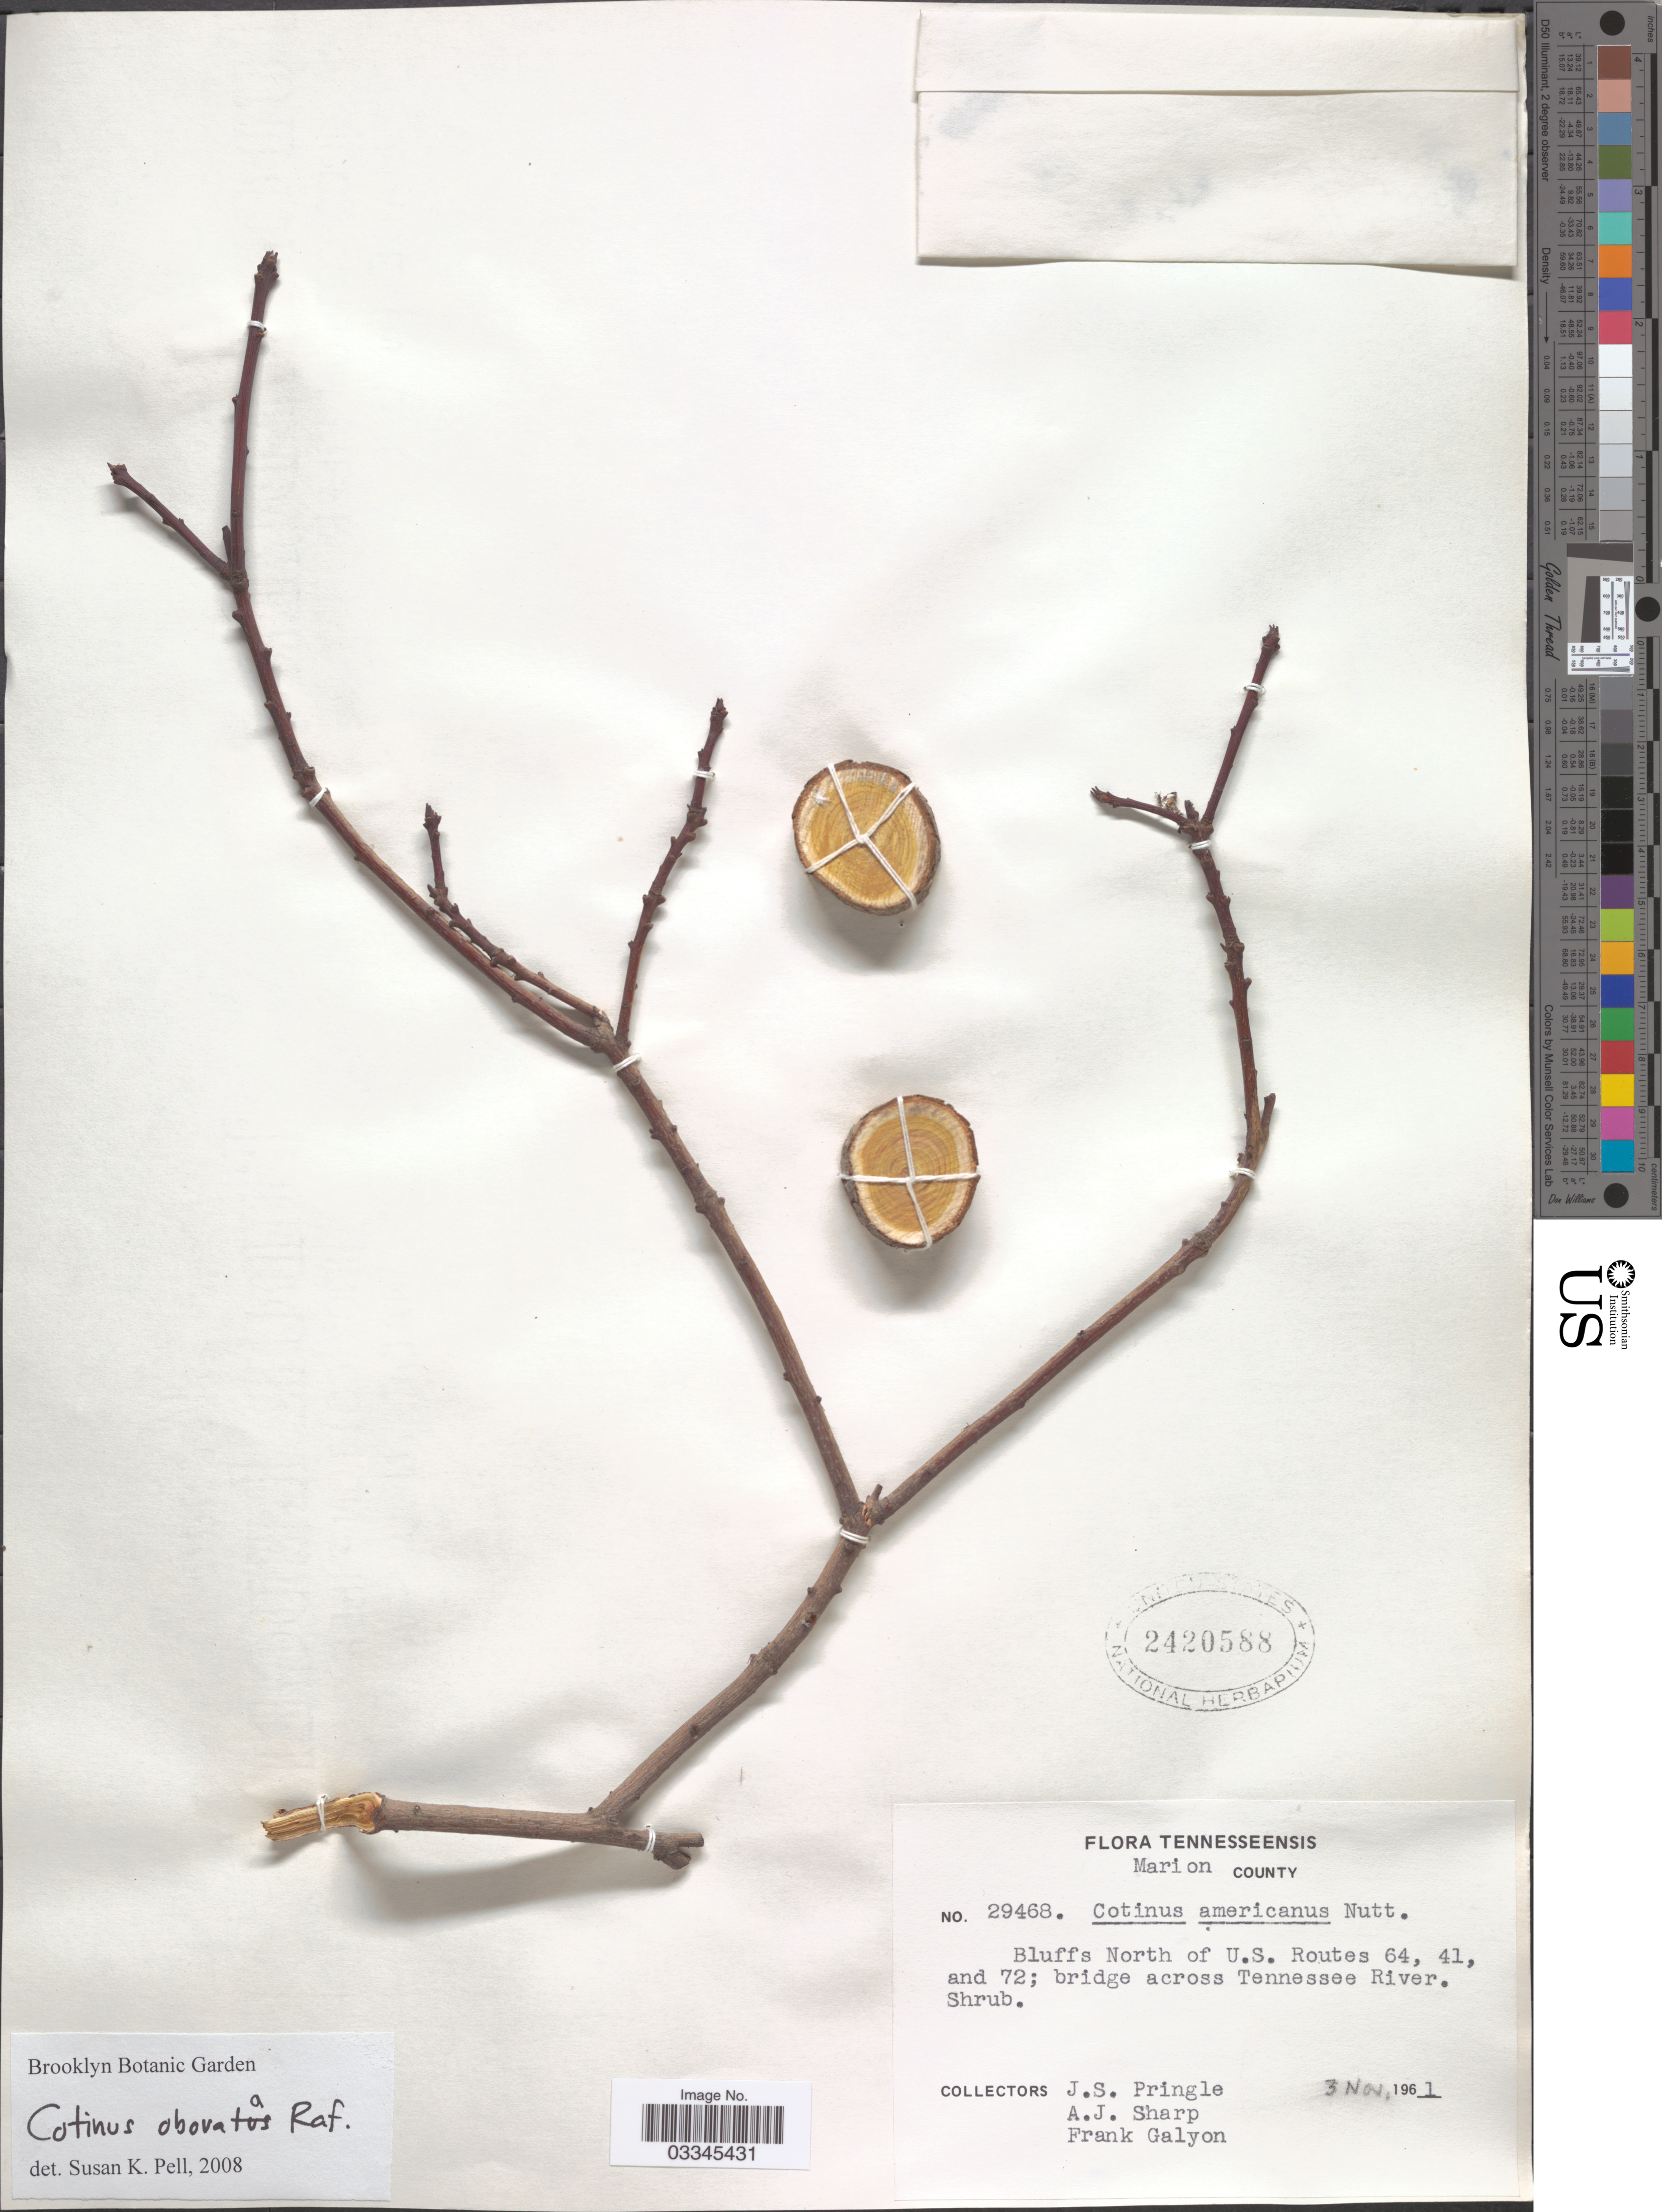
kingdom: Plantae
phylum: Tracheophyta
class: Magnoliopsida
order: Sapindales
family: Anacardiaceae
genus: Cotinus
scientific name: Cotinus obovatus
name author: Raf.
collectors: J. S. Pringle, A. J. Sharp & F. Galyon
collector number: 29468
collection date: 1961-11-03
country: United States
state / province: Tennessee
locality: Tennesseensis. Marion County. Bluffs North of U.S. Routes 64, 41, and 72; bridge across Tennessee River.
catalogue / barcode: US 2420588